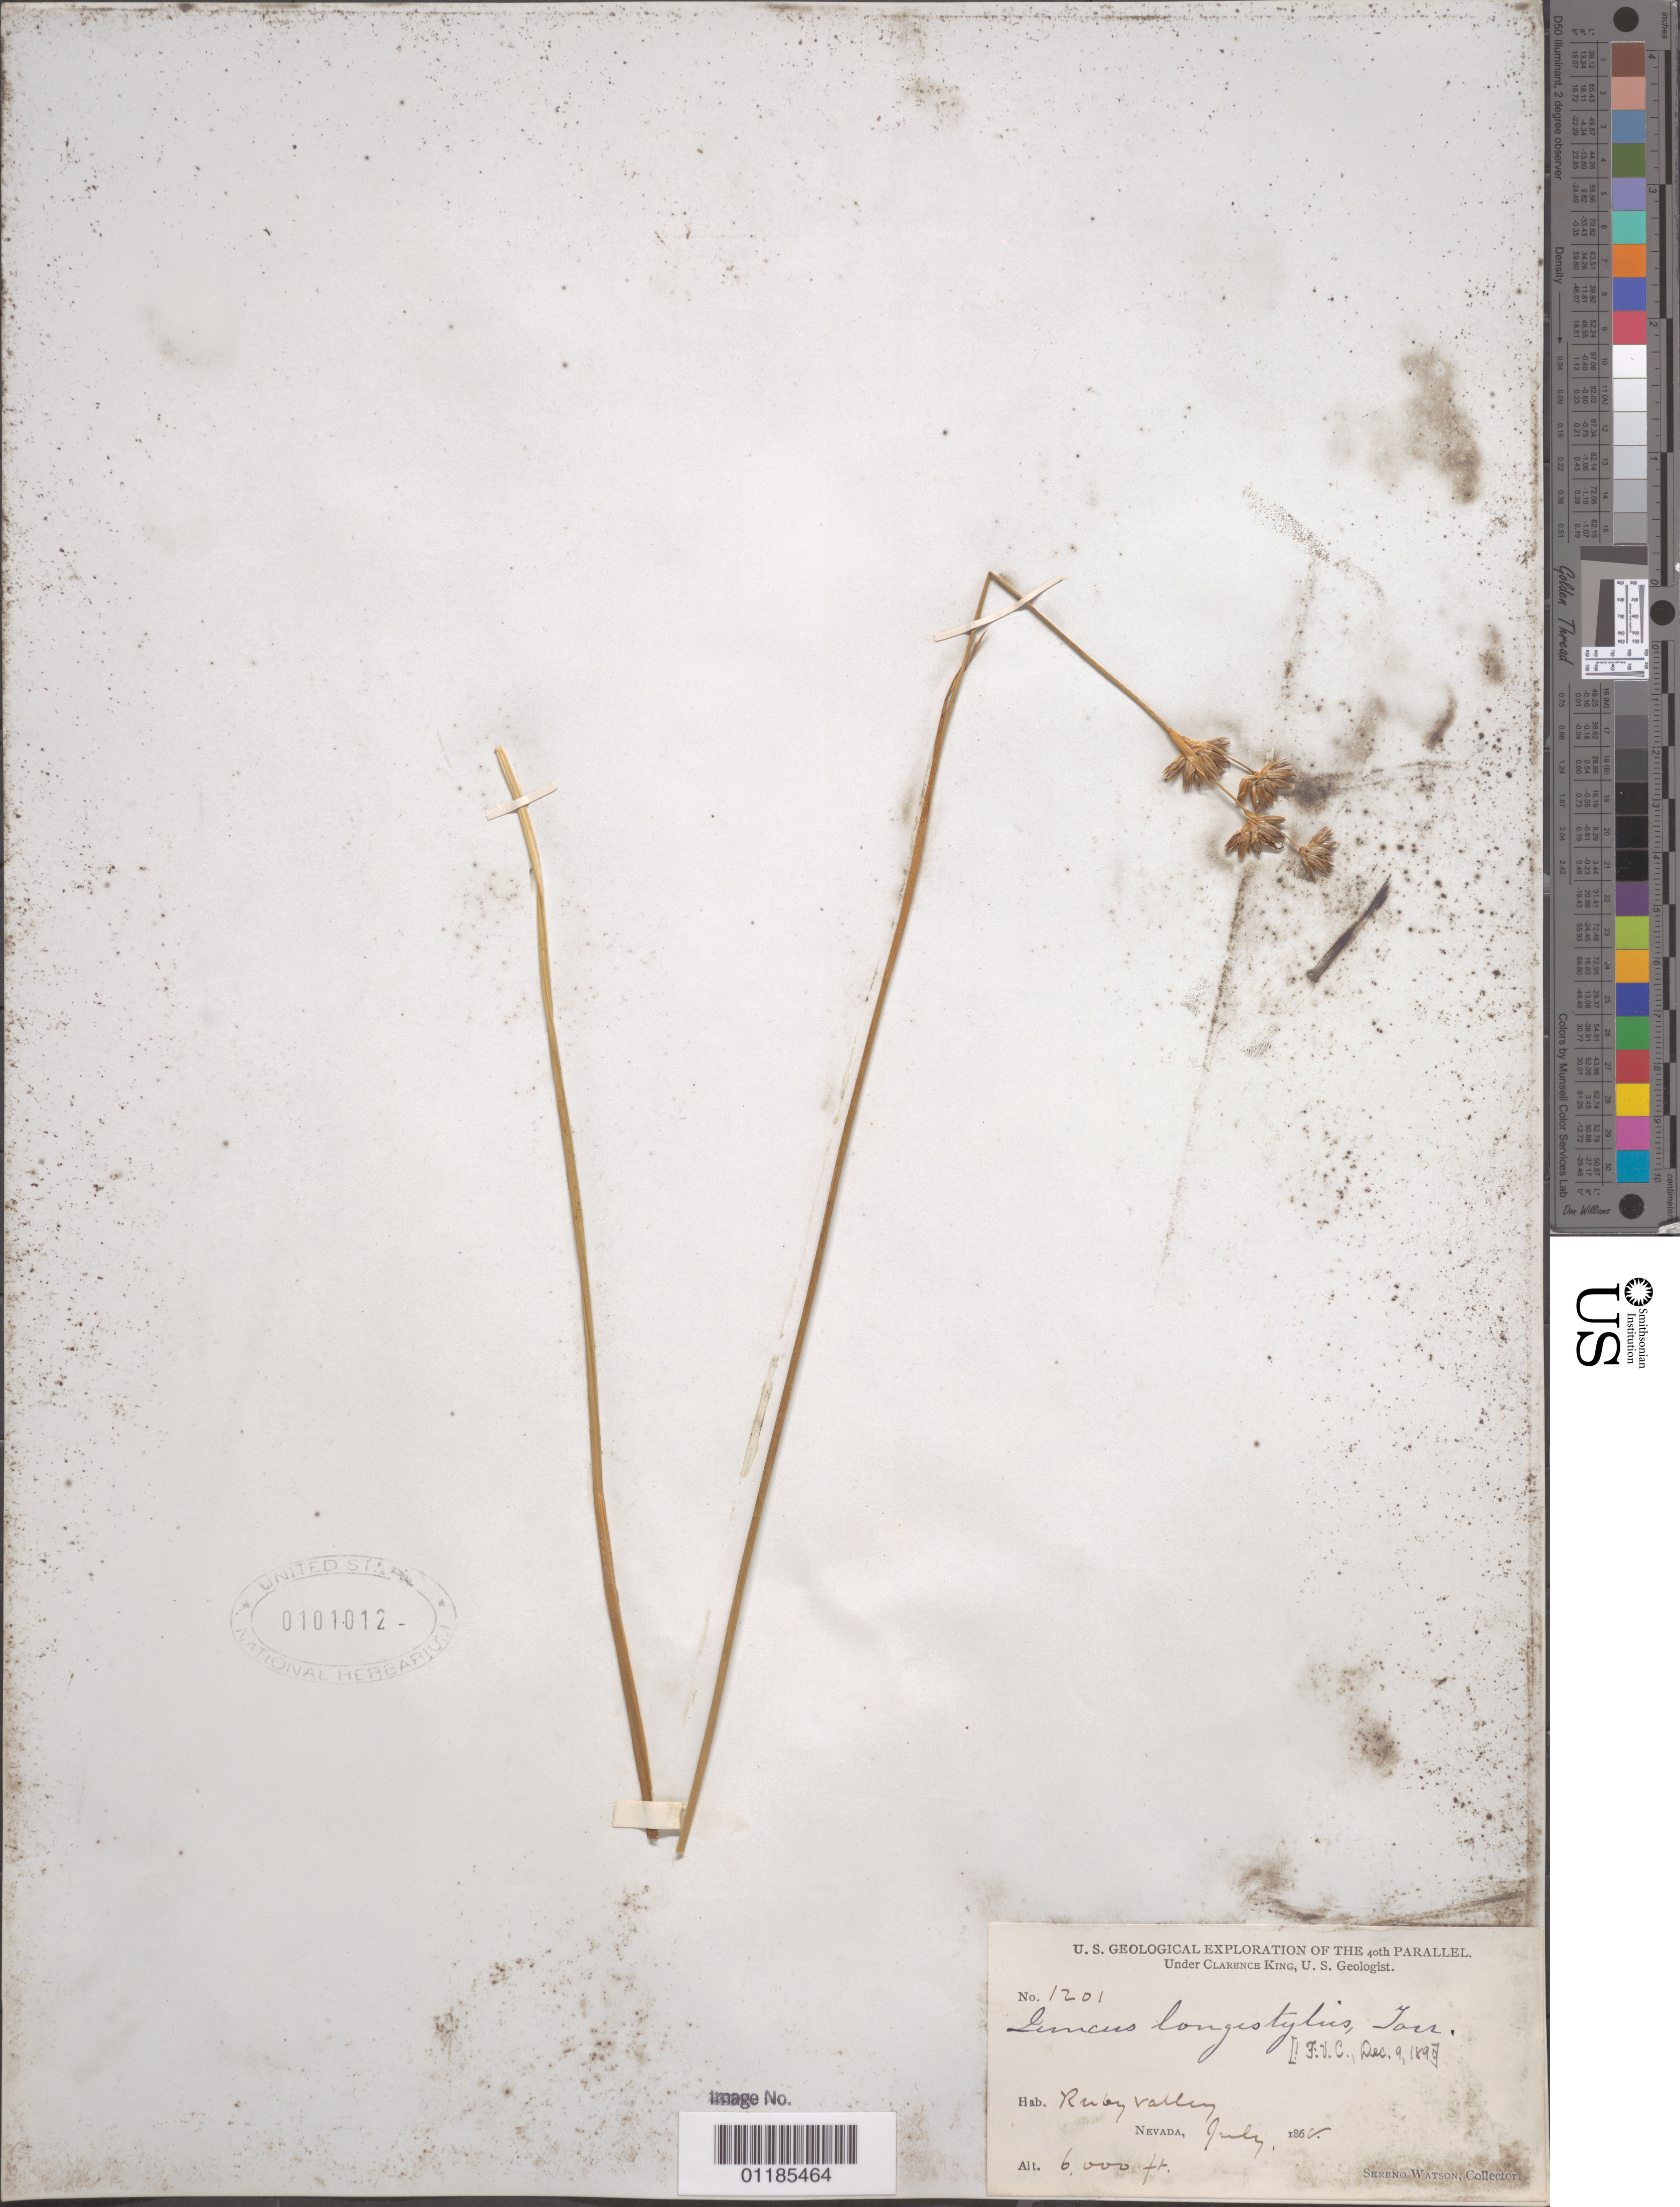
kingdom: Plantae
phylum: Tracheophyta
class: Liliopsida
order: Poales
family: Juncaceae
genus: Juncus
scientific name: Juncus longistylis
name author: Torr.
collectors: S. Watson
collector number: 1201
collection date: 1868-07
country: United States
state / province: Nevada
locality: Ruby Valley.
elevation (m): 1829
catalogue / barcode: US 101012